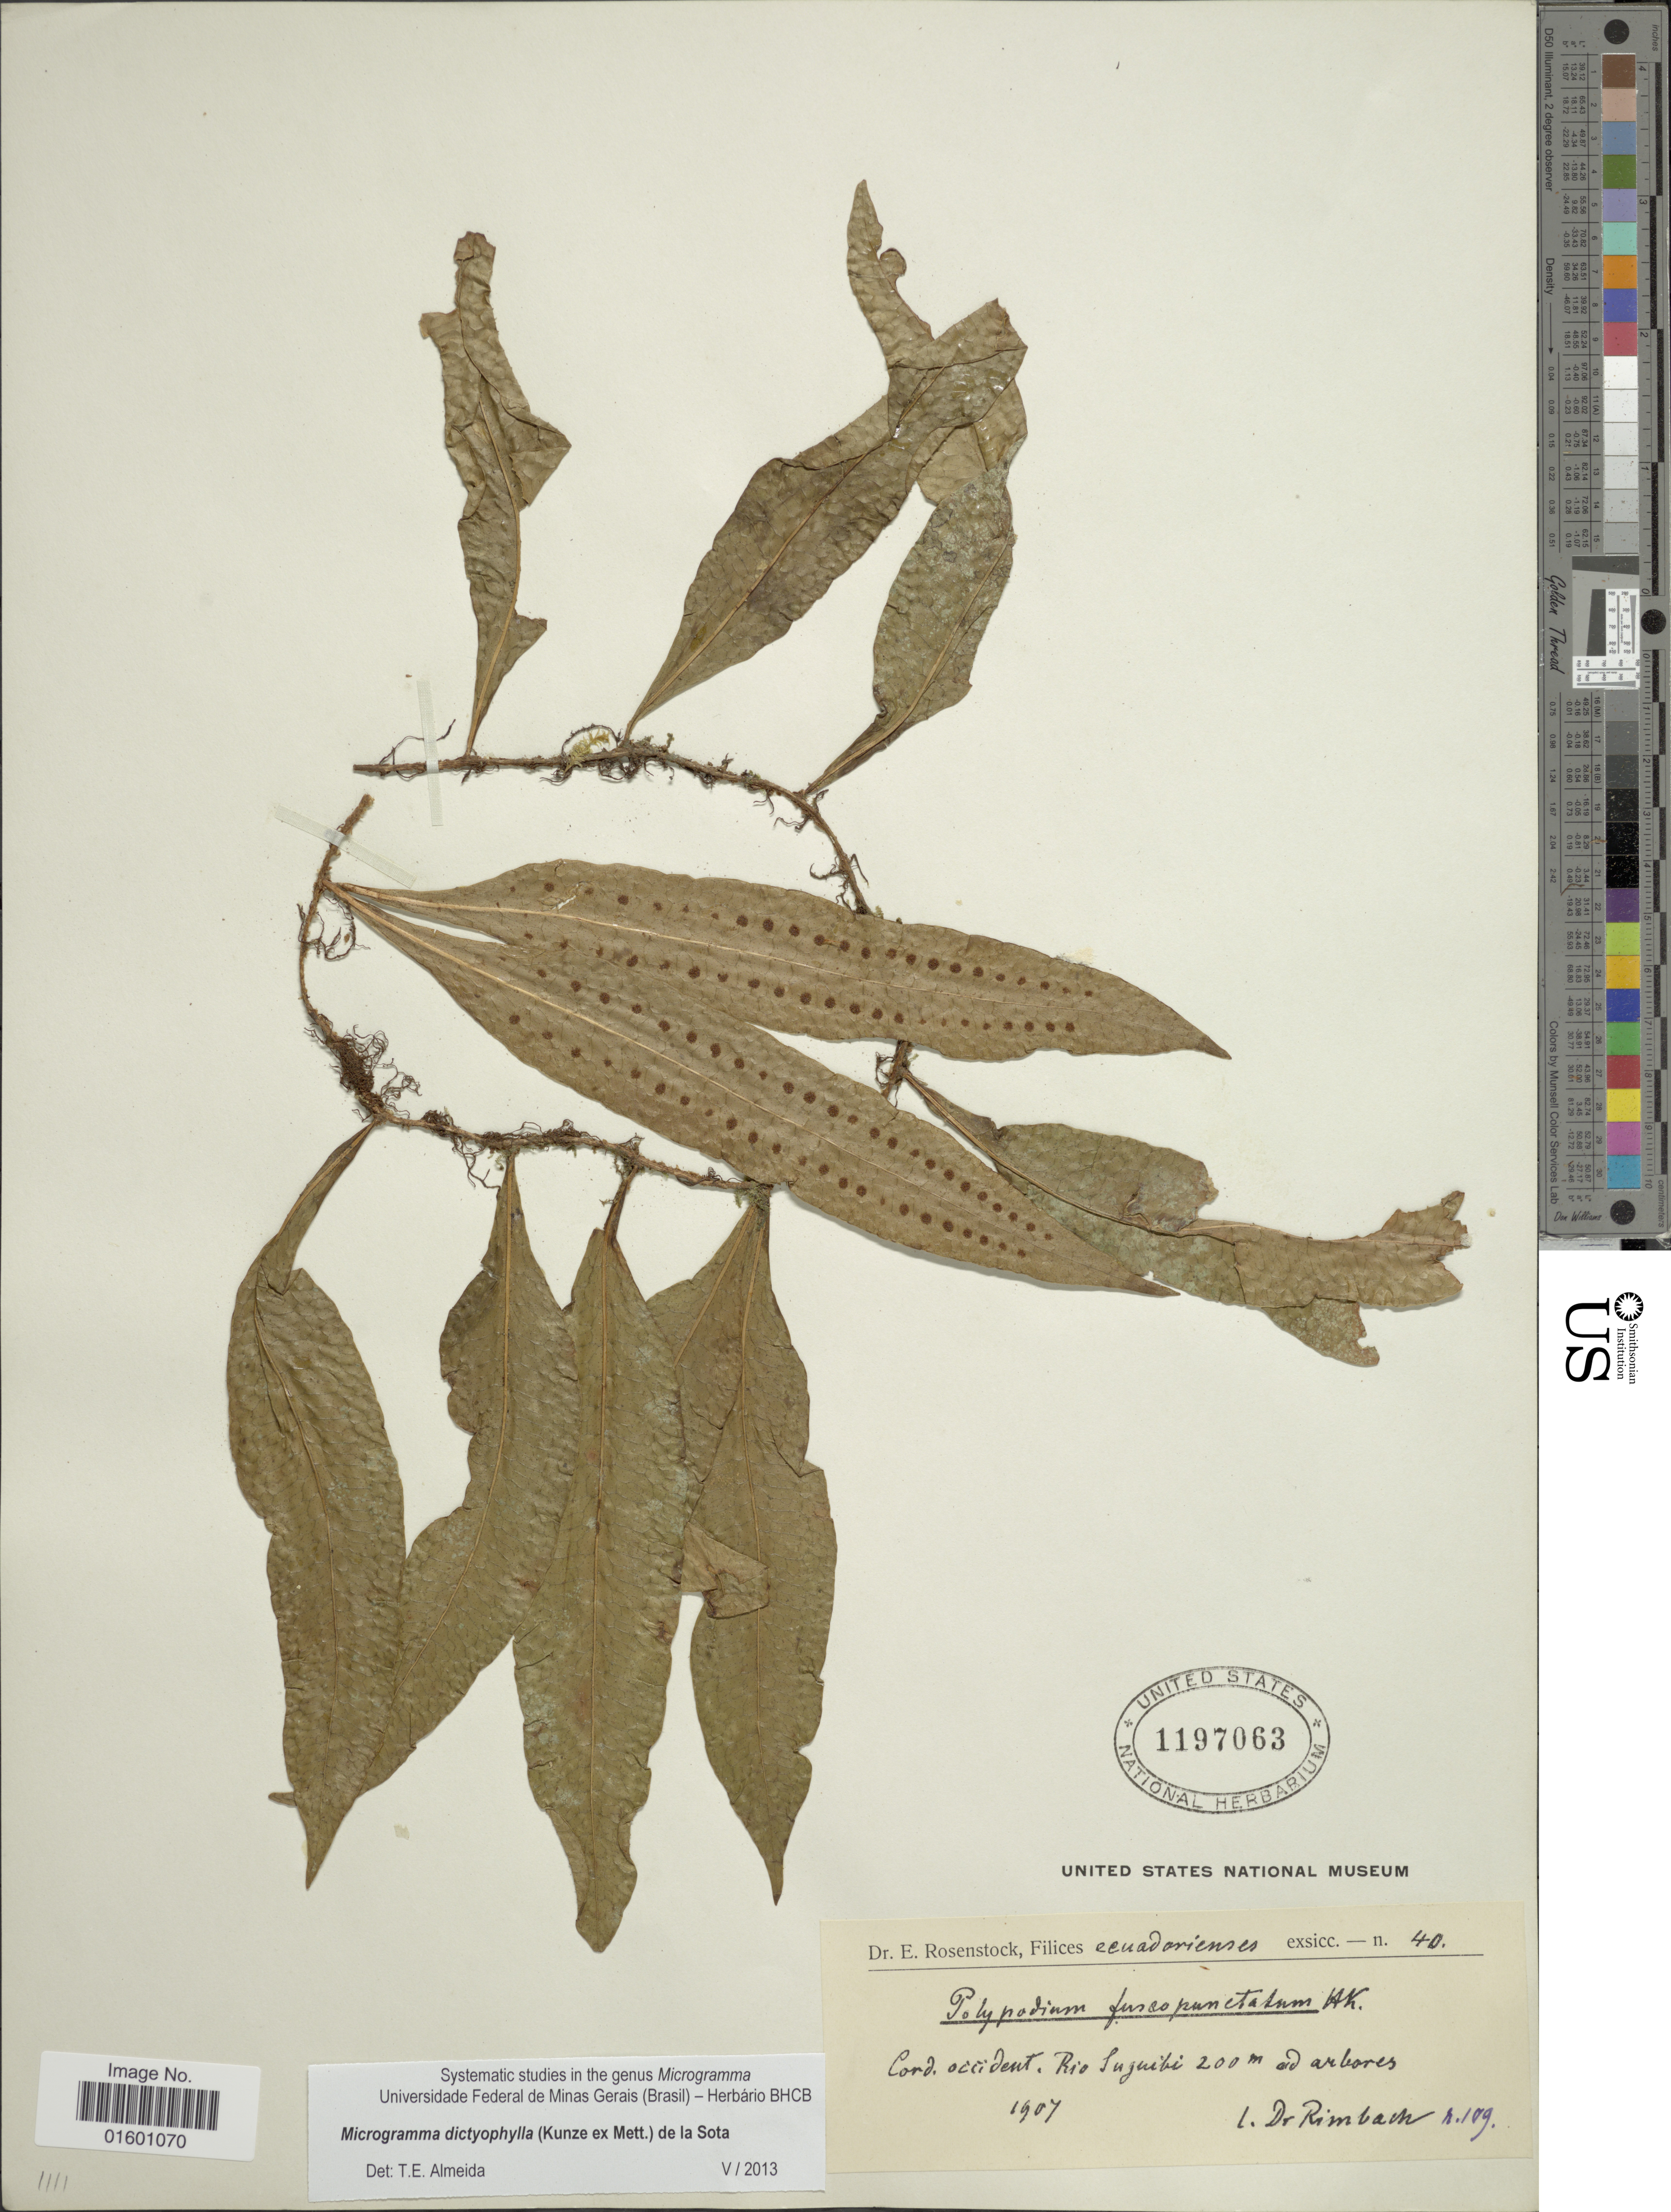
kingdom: Plantae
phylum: Tracheophyta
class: Polypodiopsida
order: Polypodiales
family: Polypodiaceae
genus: Microgramma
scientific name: Microgramma dictyophylla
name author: (Kunze ex Mett.) de la Sota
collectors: Rimbach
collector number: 109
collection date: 1907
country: Ecuador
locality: Cord. occident. Rio Suguibi ad arbores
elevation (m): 200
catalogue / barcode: US 1197063